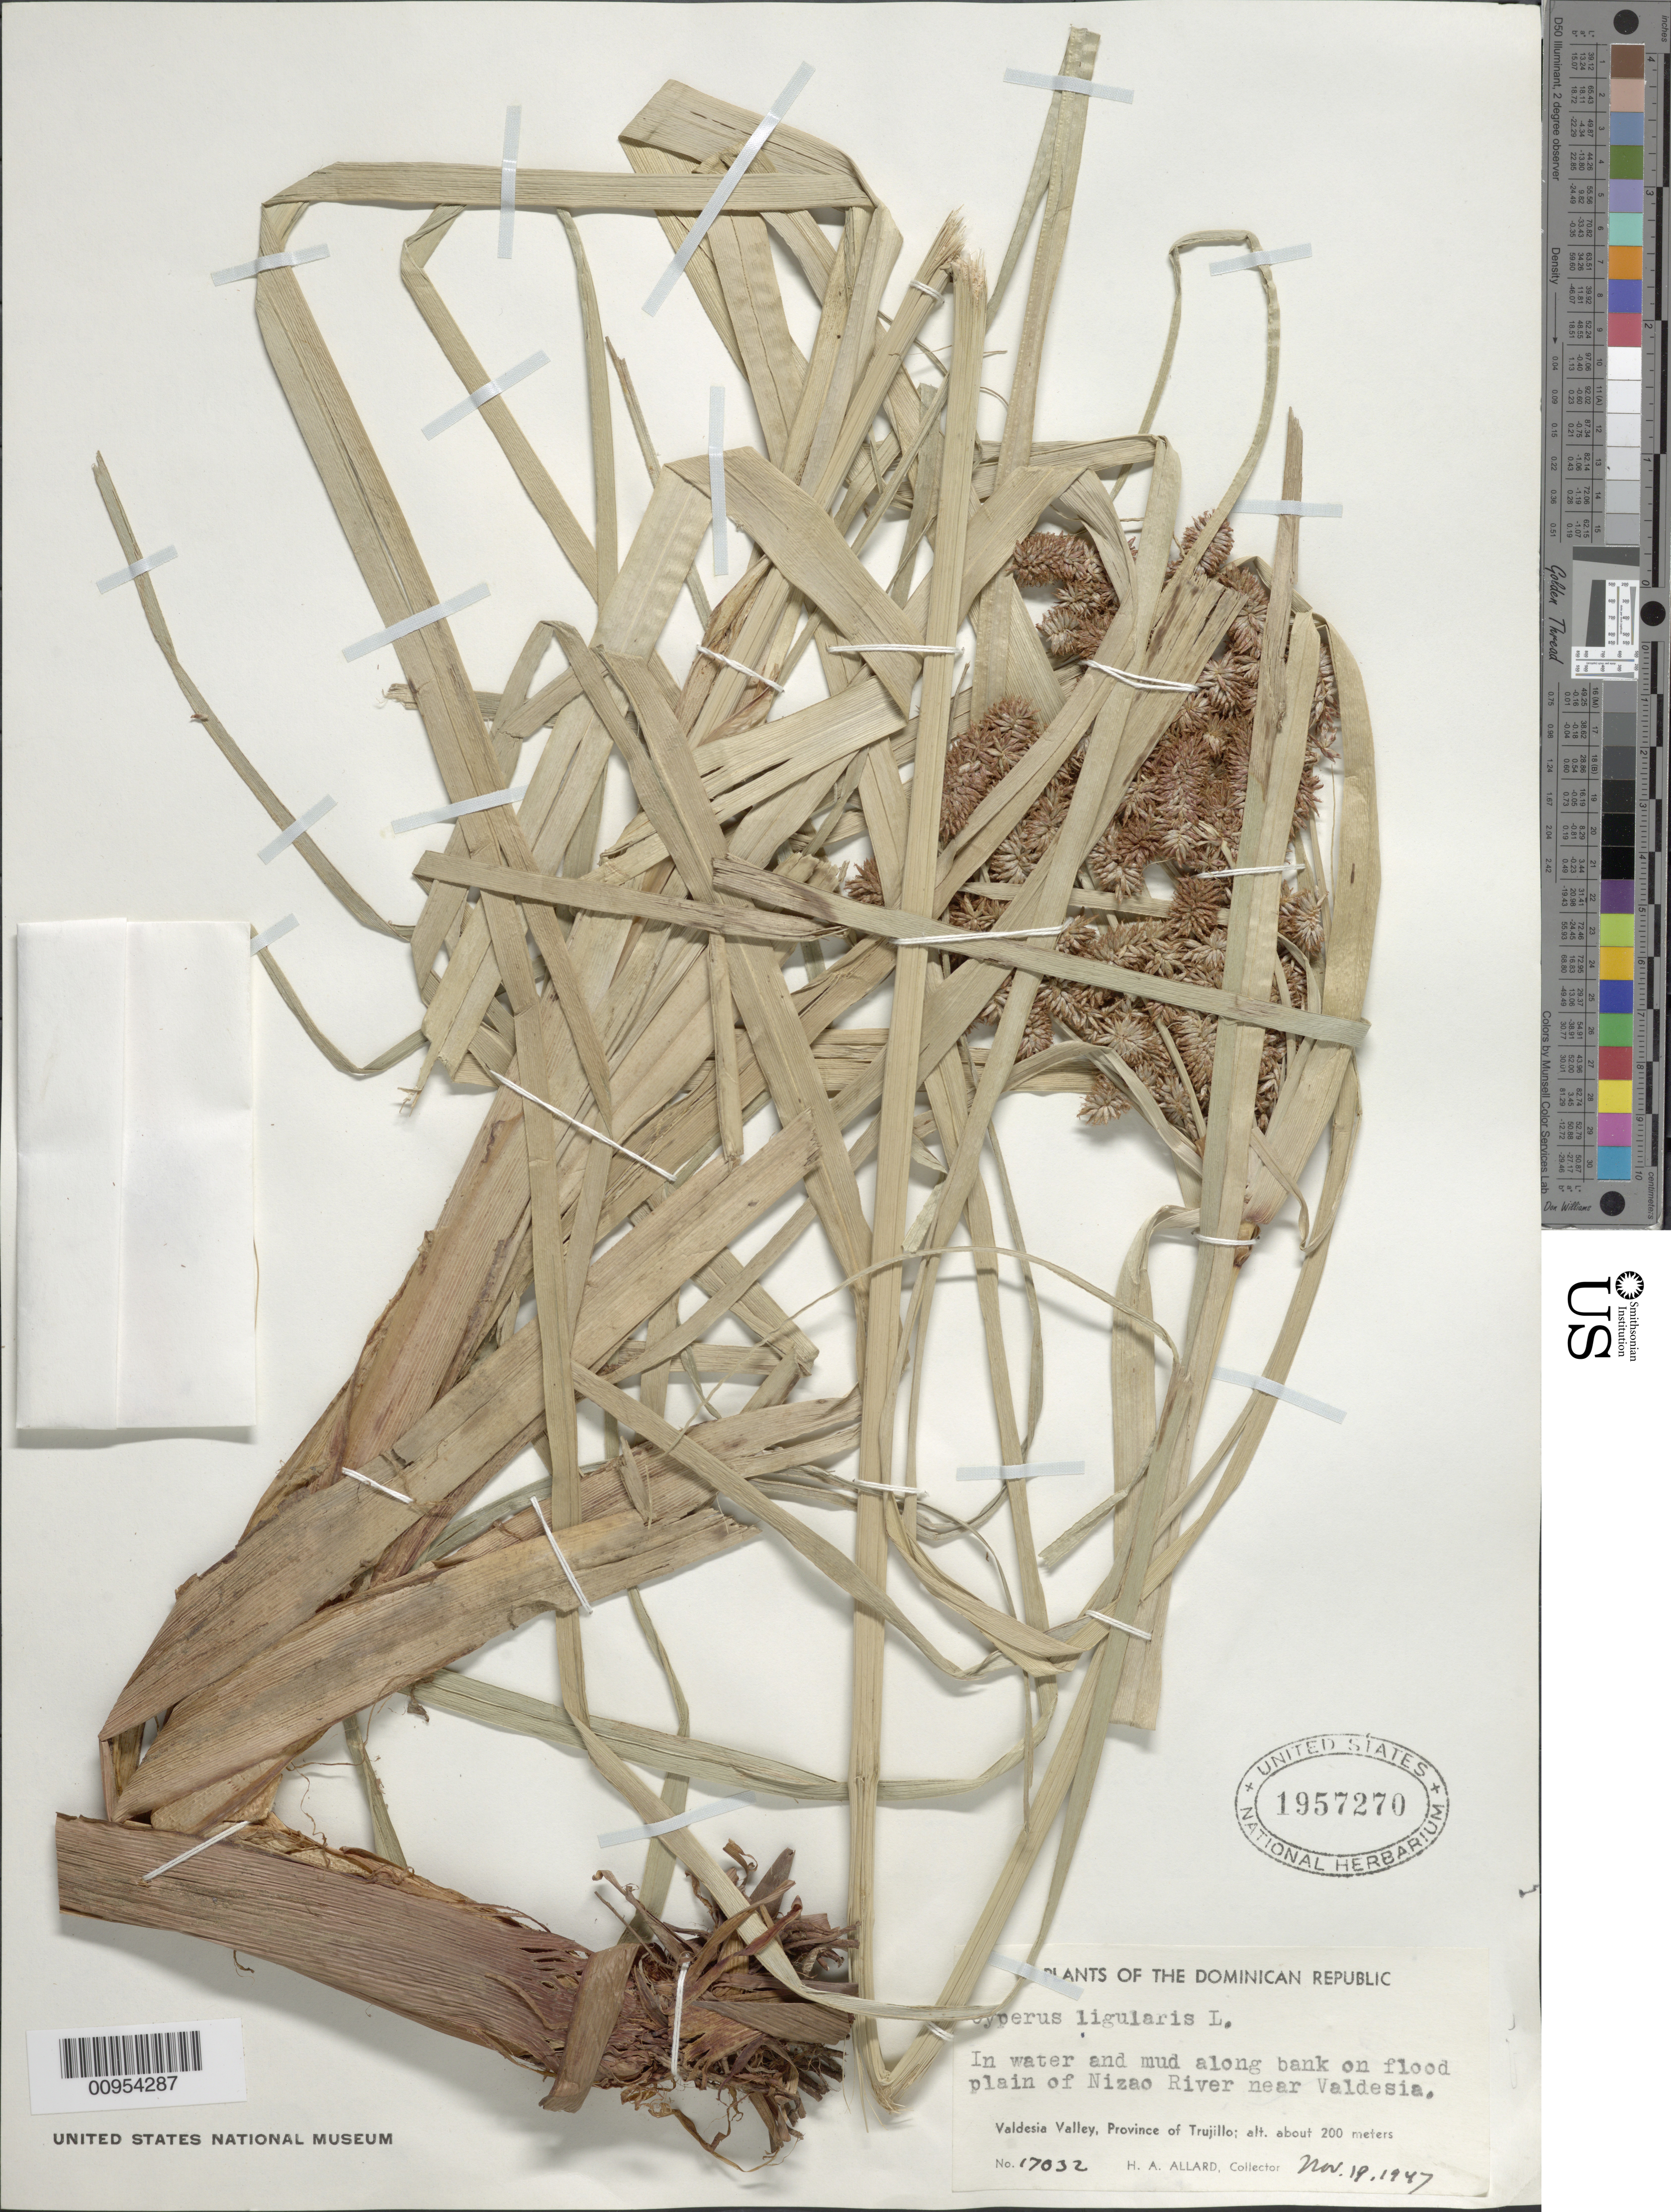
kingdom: Plantae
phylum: Tracheophyta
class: Liliopsida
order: Poales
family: Cyperaceae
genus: Cyperus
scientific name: Cyperus ligularis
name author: L.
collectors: H. A. Allard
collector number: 17032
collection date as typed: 18 Nov 1947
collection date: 1947-11-18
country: Dominican Republic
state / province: Santo Domingo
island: Hispaniola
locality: Valdesia Valley, along bank on flood plain of Nizao River, near Valdesia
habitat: In water and mud along bank on flood plain of river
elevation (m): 200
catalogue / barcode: US 1957270